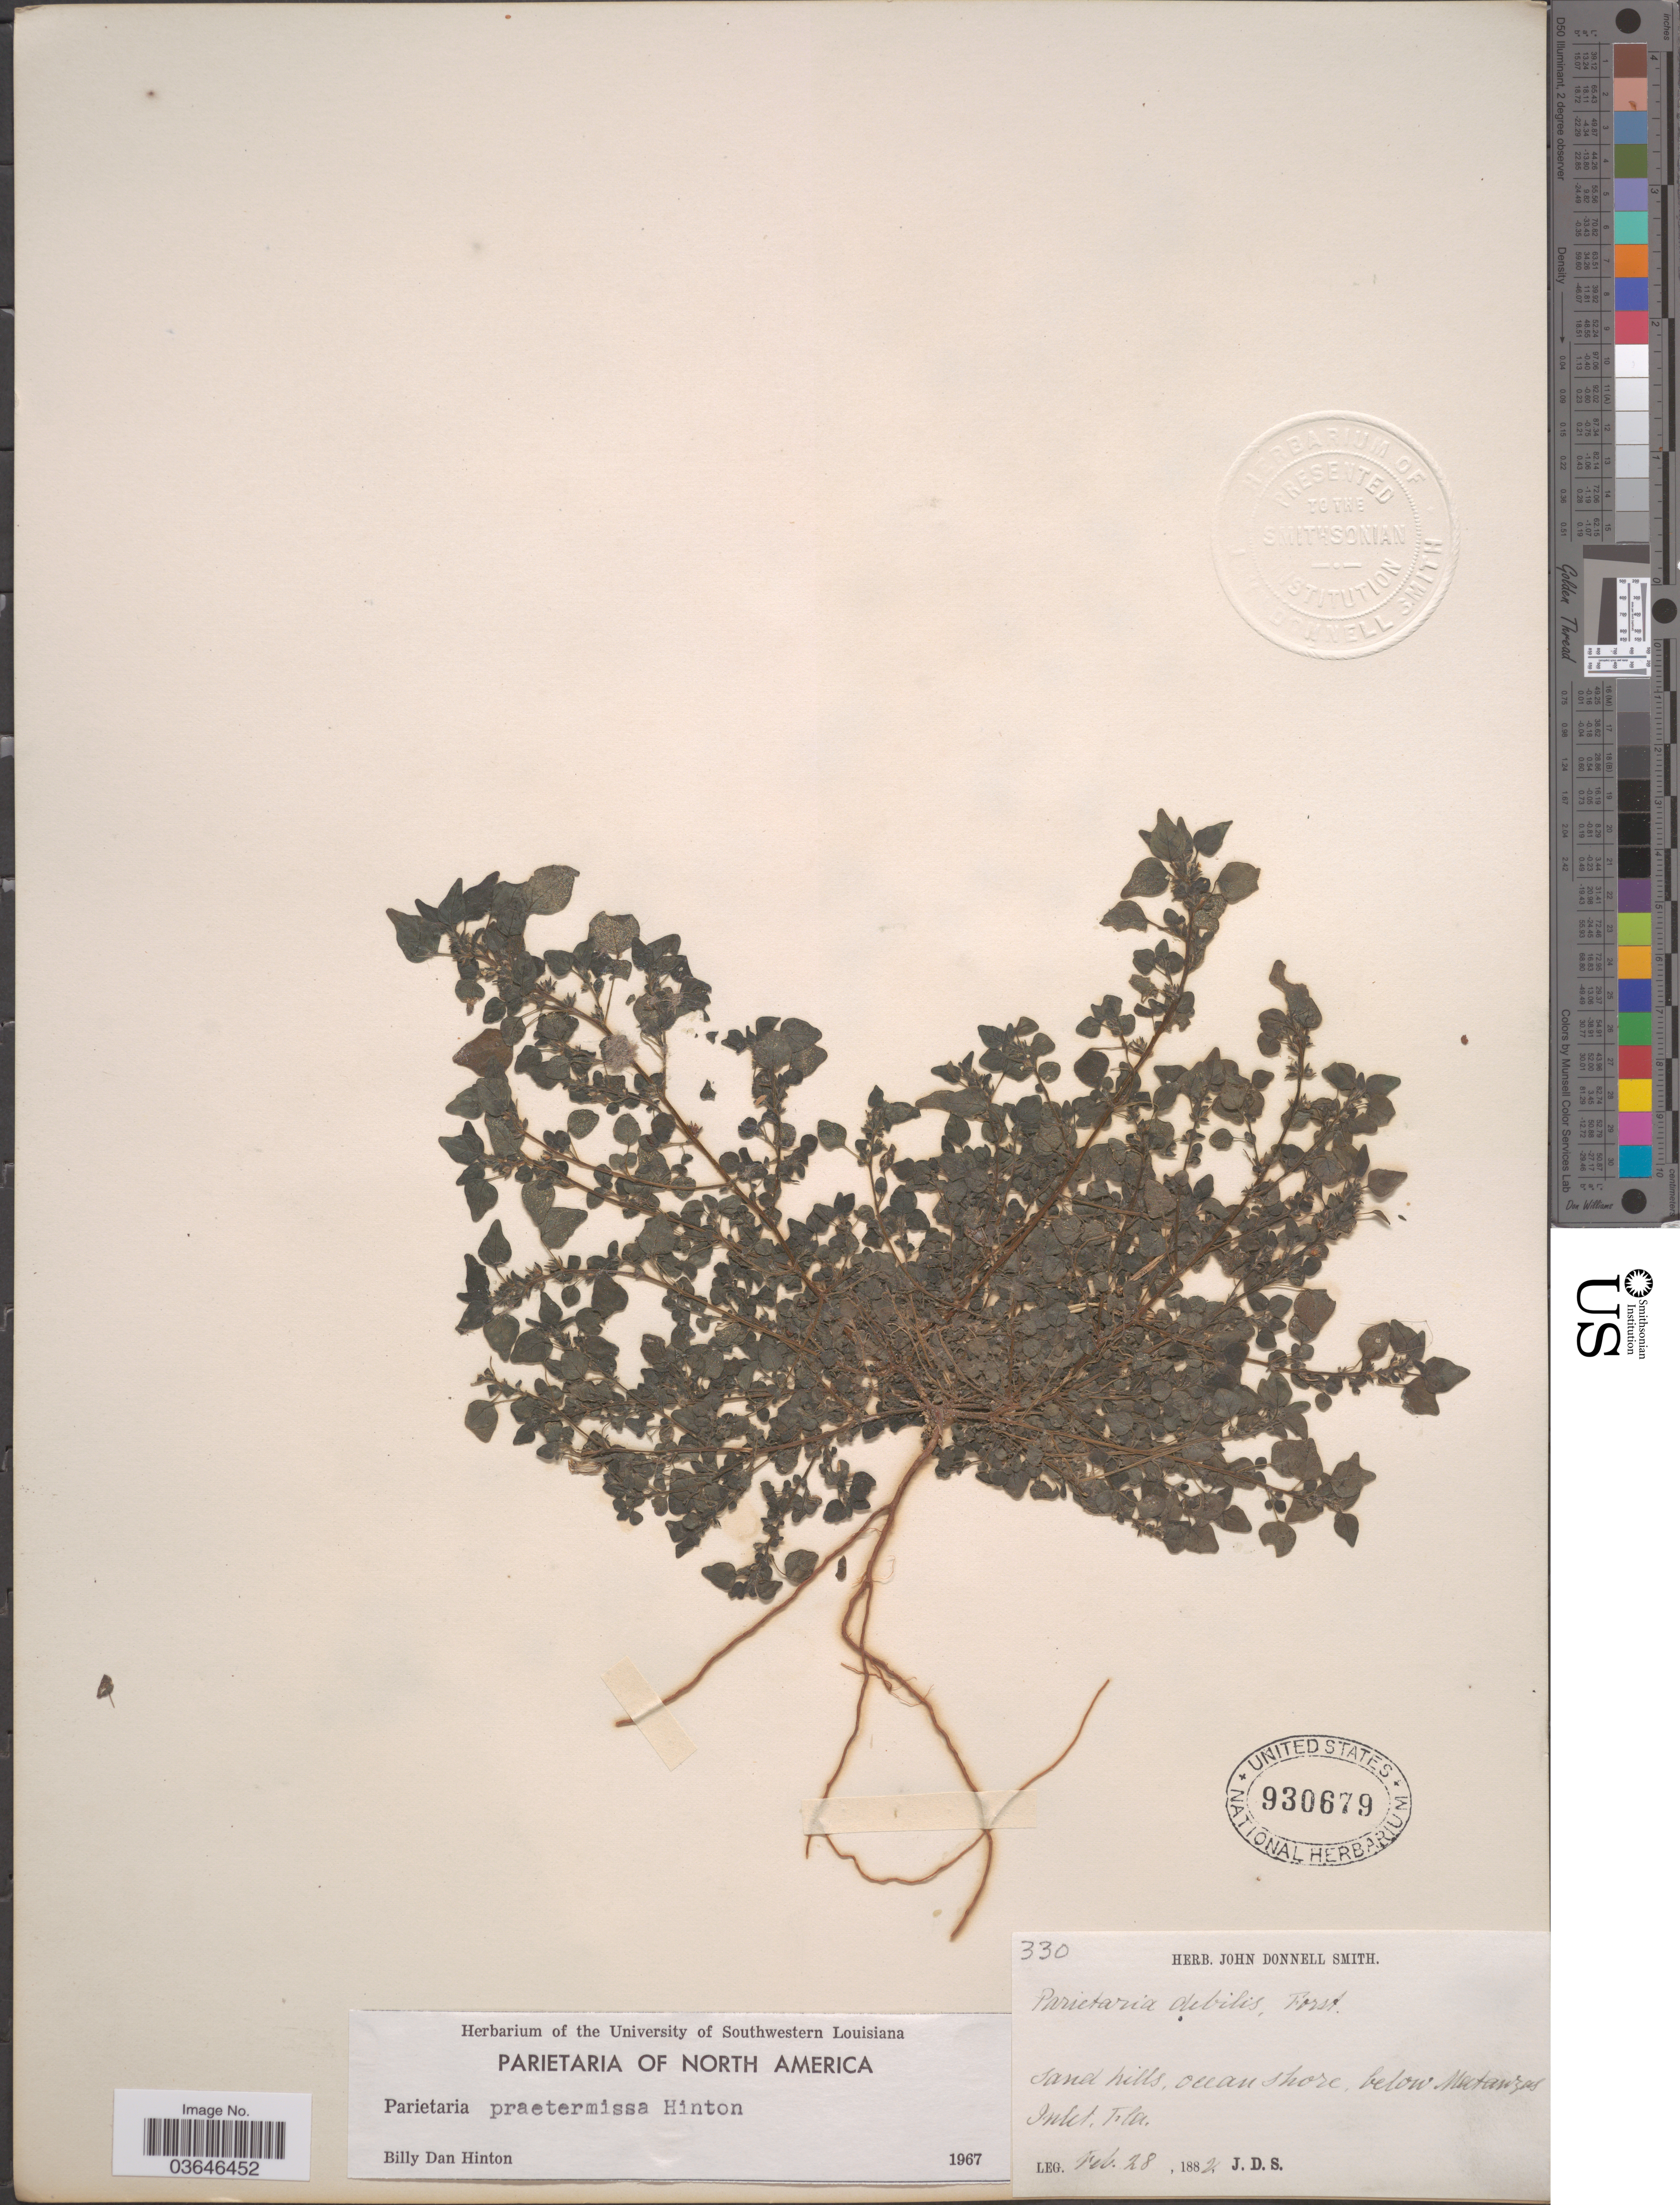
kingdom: Plantae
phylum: Tracheophyta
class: Magnoliopsida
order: Rosales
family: Urticaceae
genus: Parietaria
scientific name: Parietaria praetermissa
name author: Hinton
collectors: J. Donnell Smith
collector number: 330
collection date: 1882-02-28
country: United States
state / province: Florida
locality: Sand hills, ocean shore, below Matanzas Inlet.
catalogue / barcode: US 930679